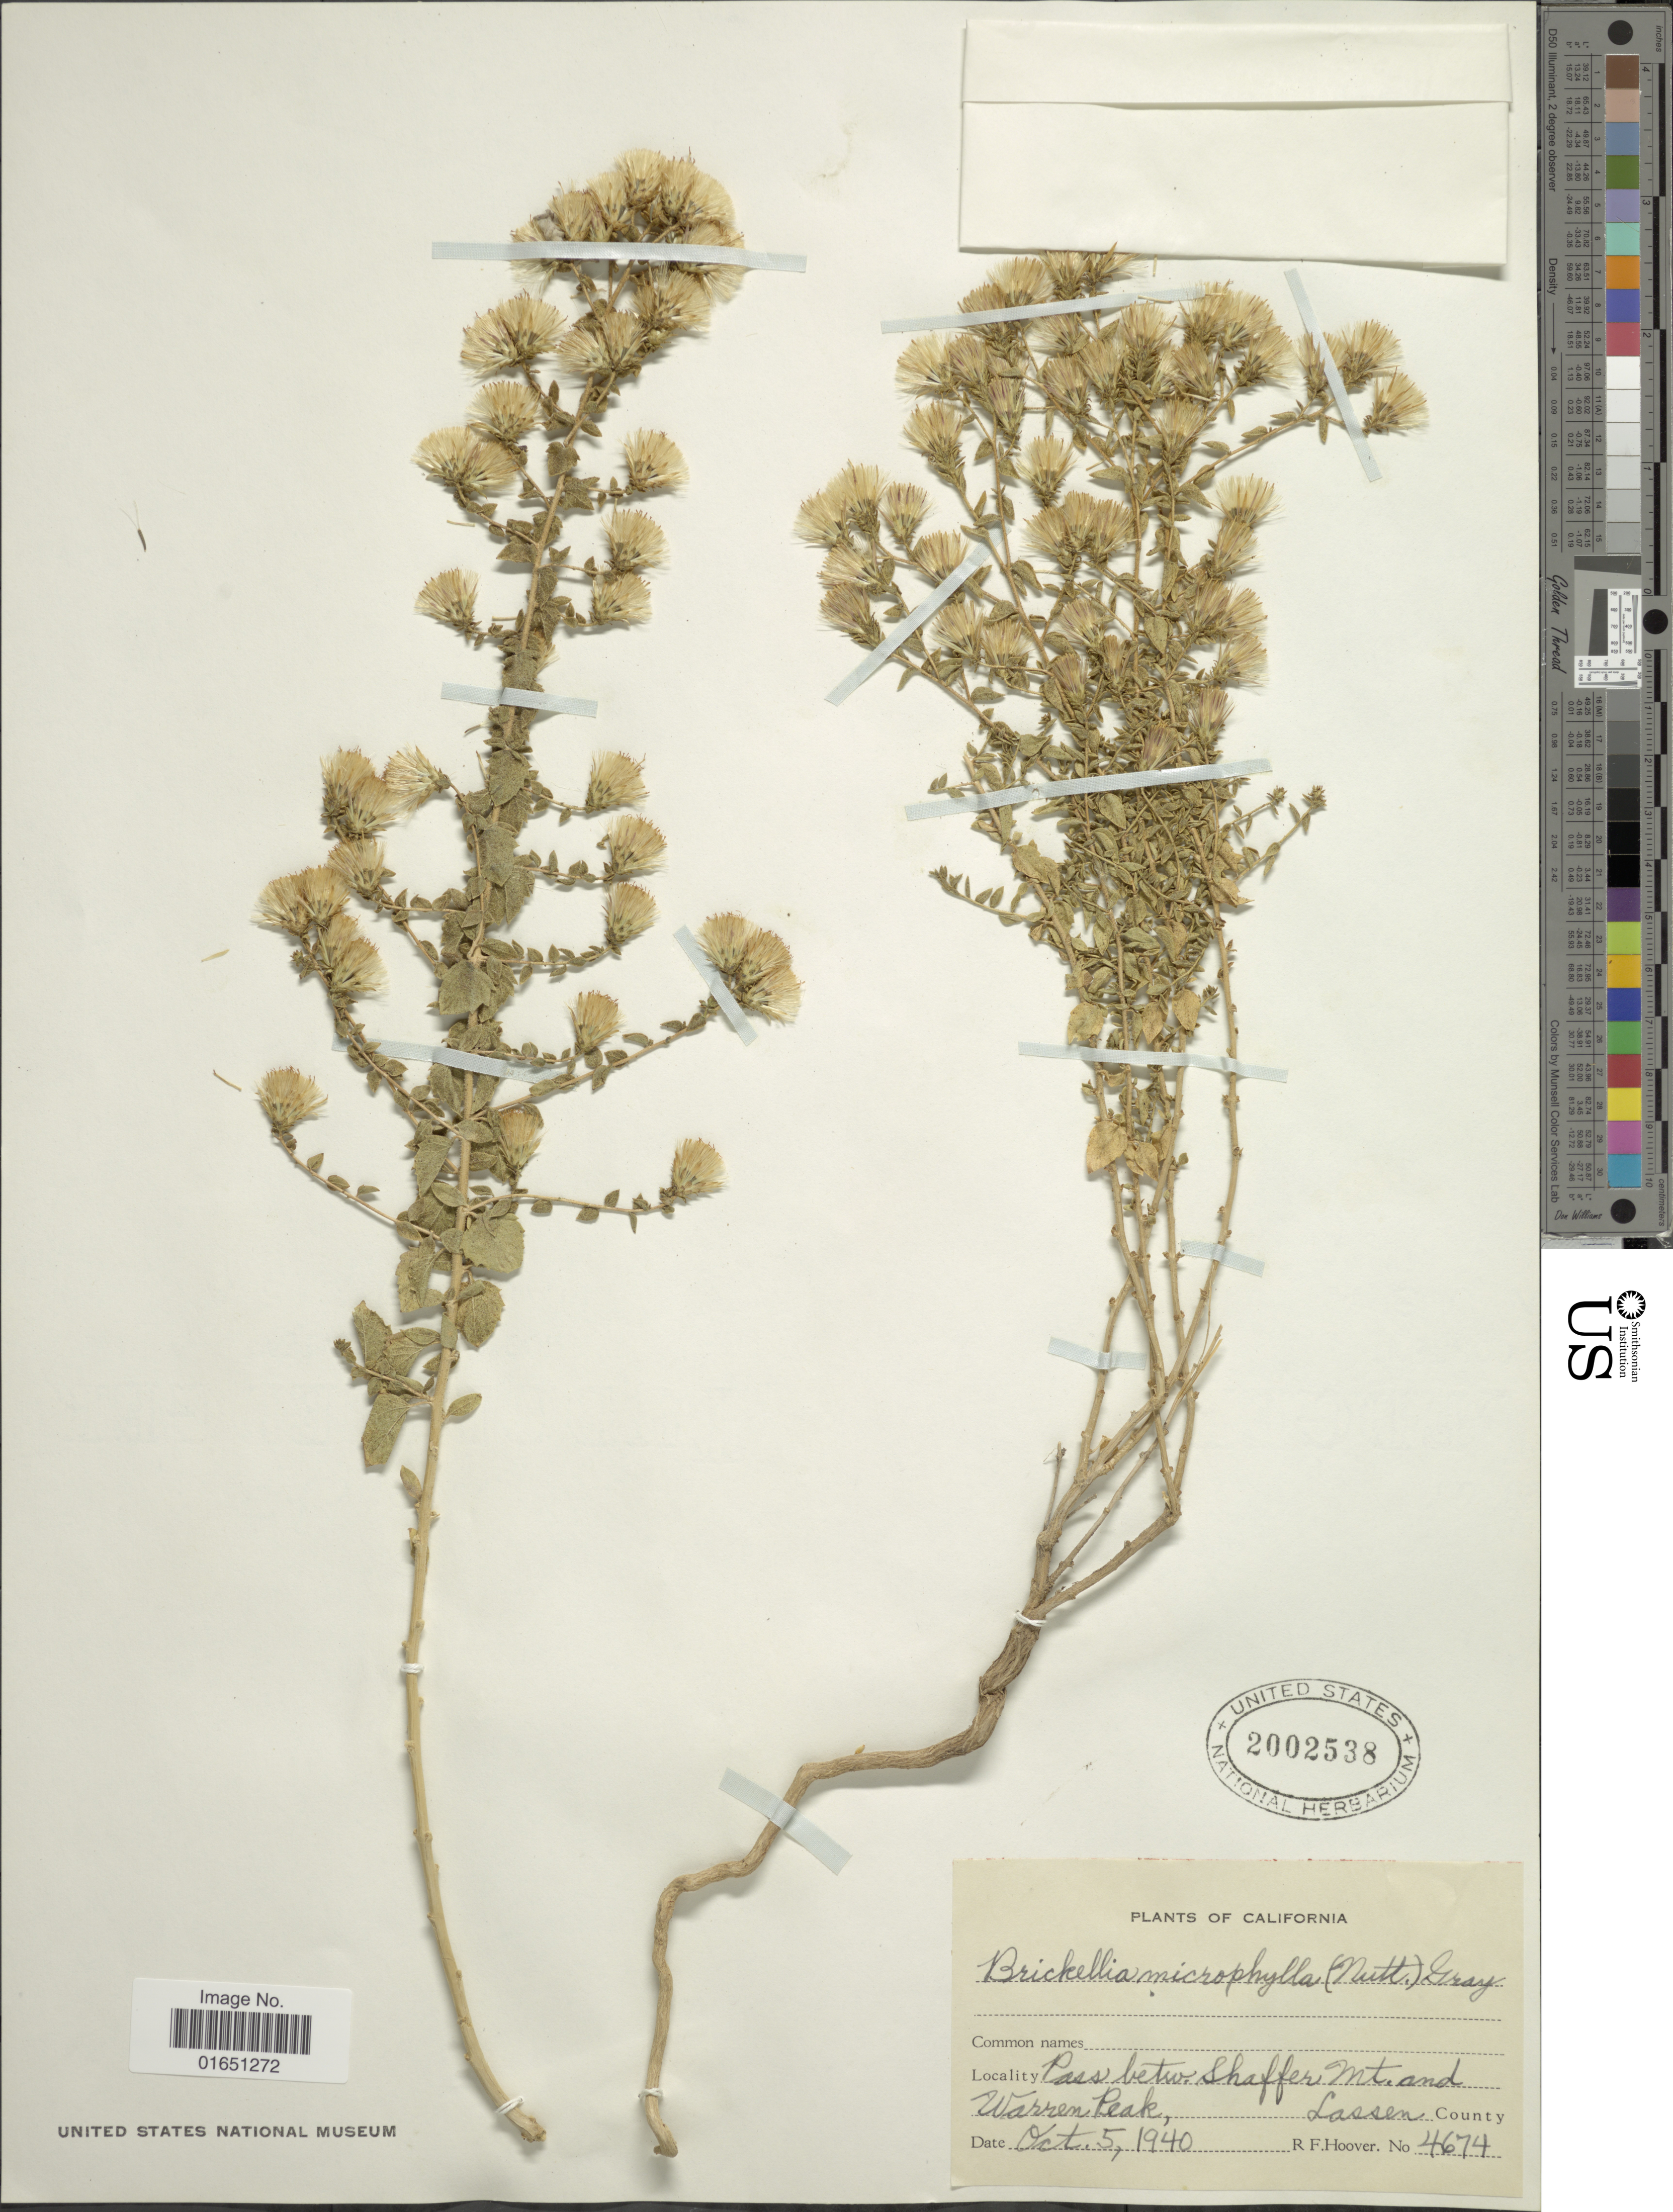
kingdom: Plantae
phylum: Tracheophyta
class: Magnoliopsida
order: Asterales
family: Asteraceae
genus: Brickellia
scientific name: Brickellia microphylla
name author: (Nutt.) A. Gray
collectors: R. F. Hoover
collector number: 4674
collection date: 1940-10-05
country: United States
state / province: California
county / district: Lassen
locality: Pass betw. Shaffer Mt. and Warren Peak, Lassen County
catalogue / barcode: US 2002538